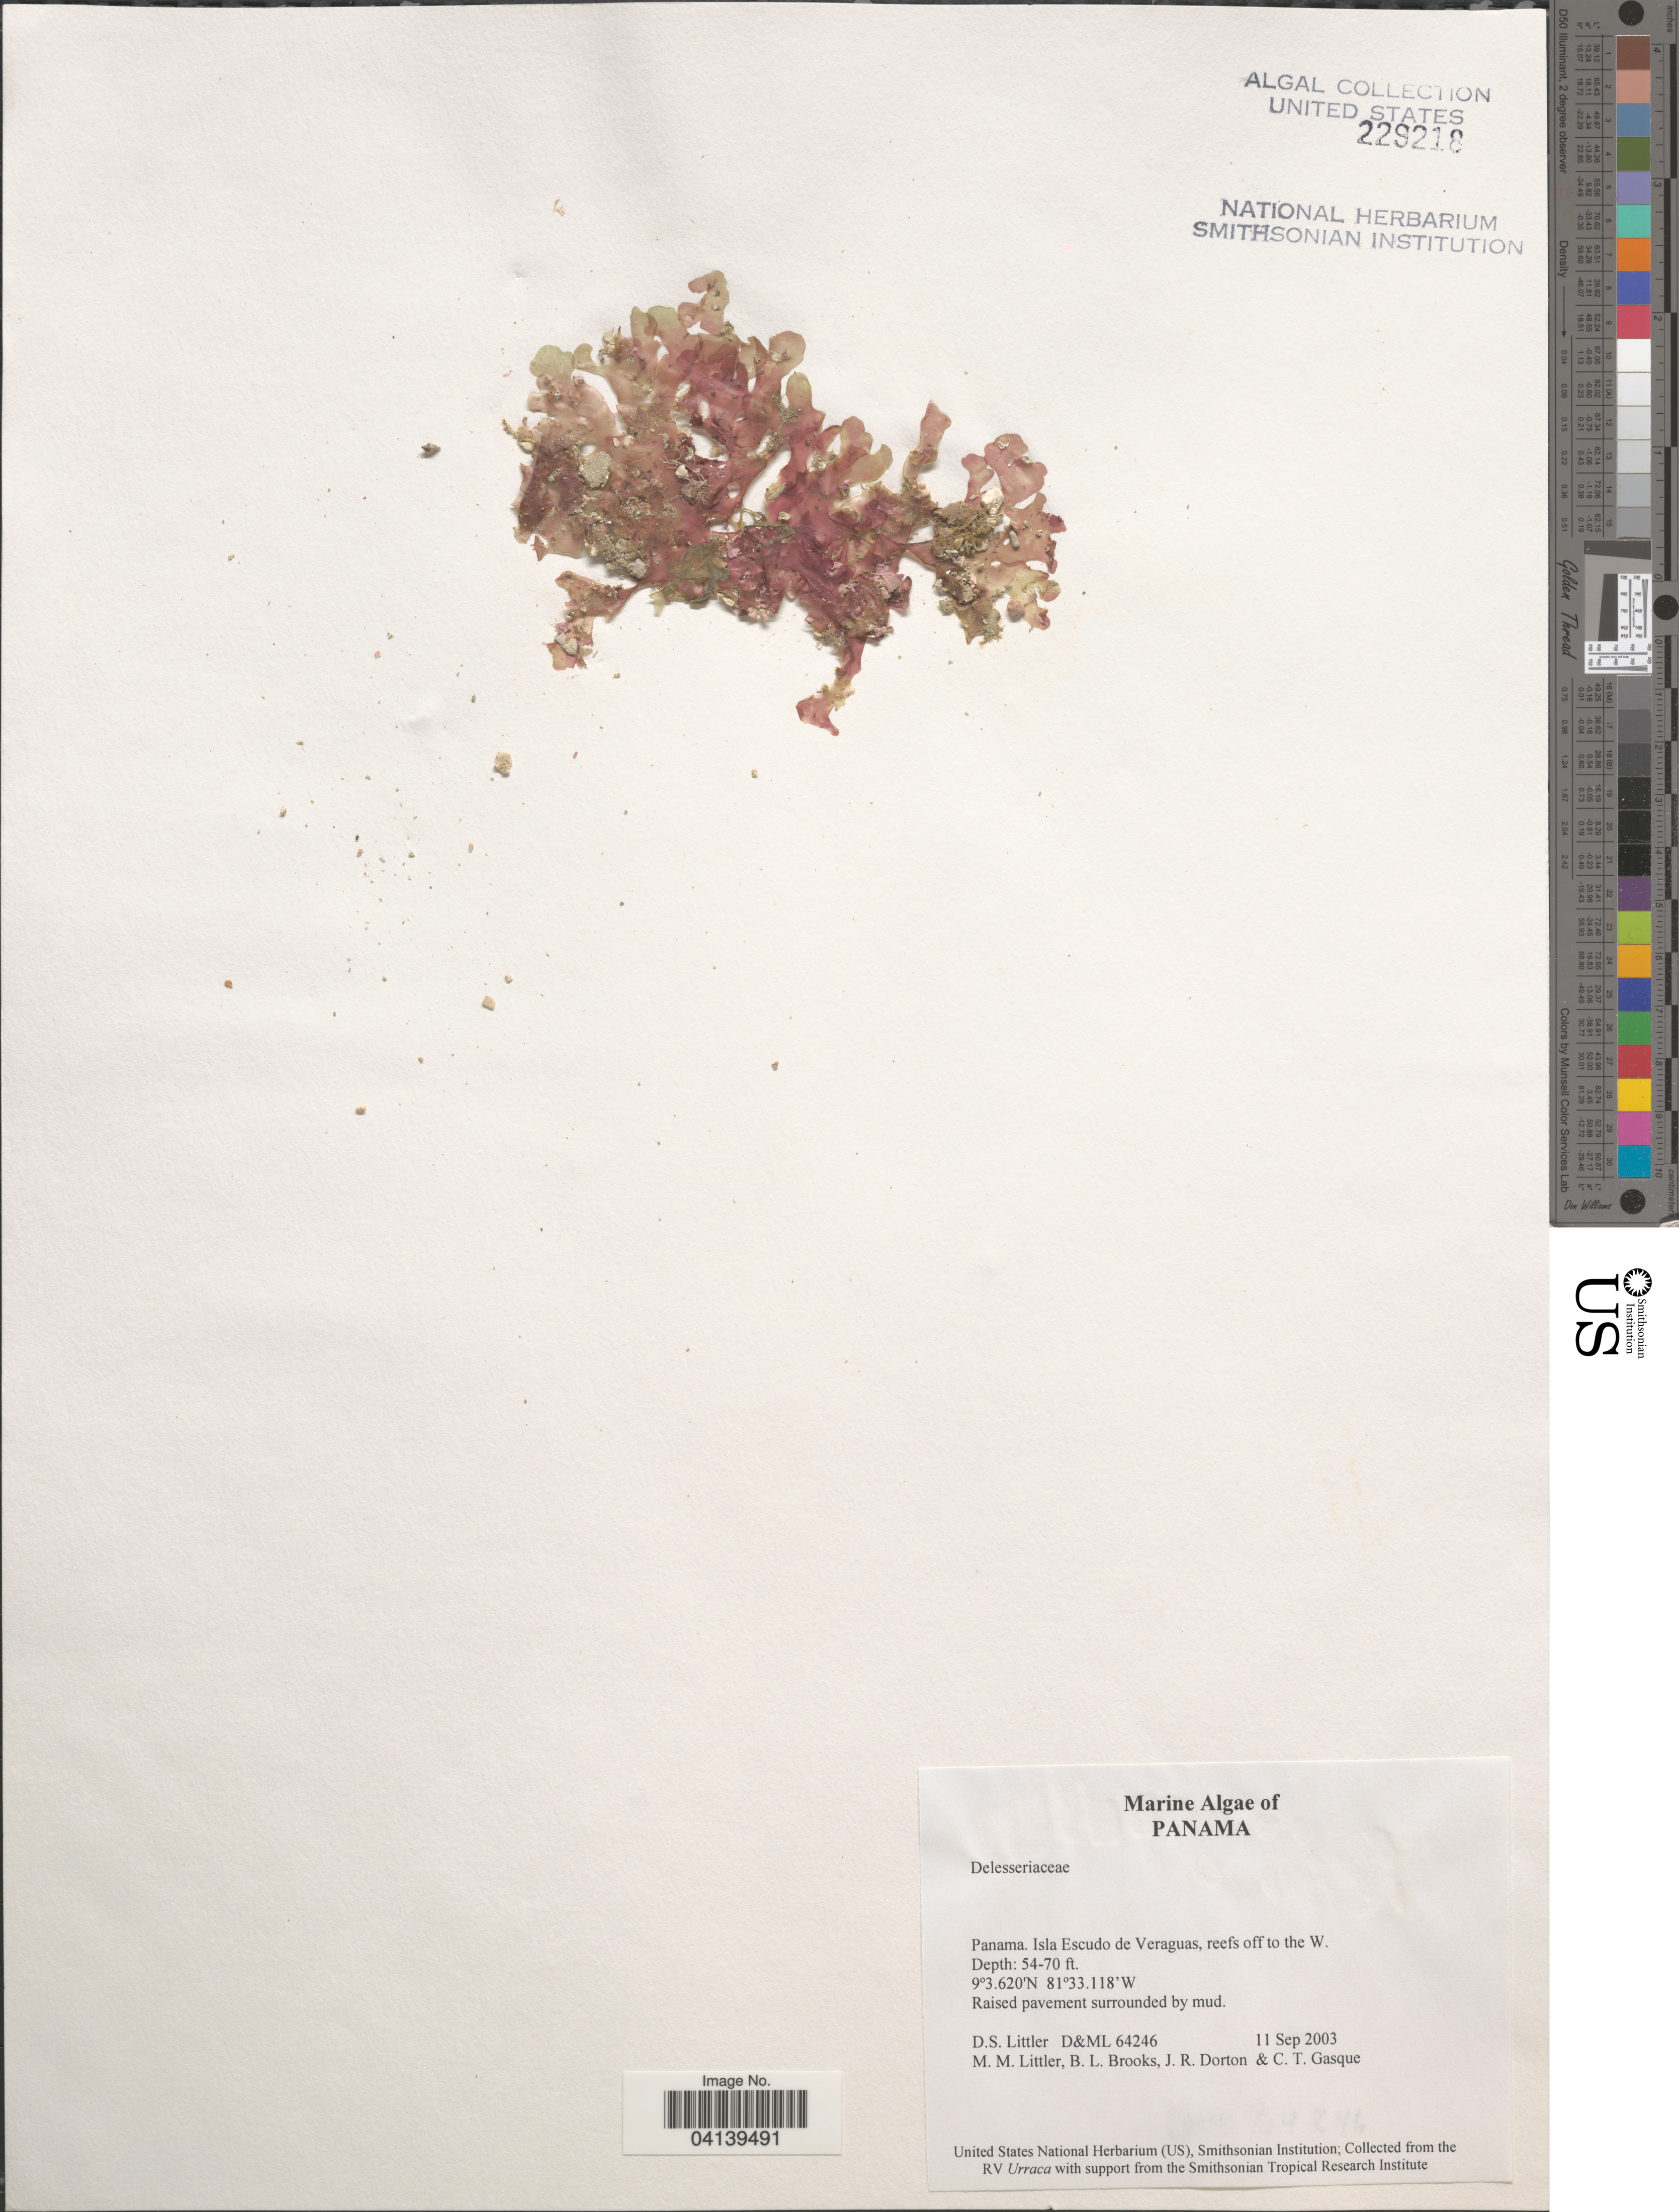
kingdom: Plantae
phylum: Rhodophyta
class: Florideophyceae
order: Ceramiales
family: Delesseriaceae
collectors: D. S. Littler, B. Brooks, J. Dorton & C. Gasque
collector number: D&ML64246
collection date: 2003-09-11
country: Panama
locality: Isla Escudo de Veraguas, reefs off to the W.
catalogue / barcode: US 229218